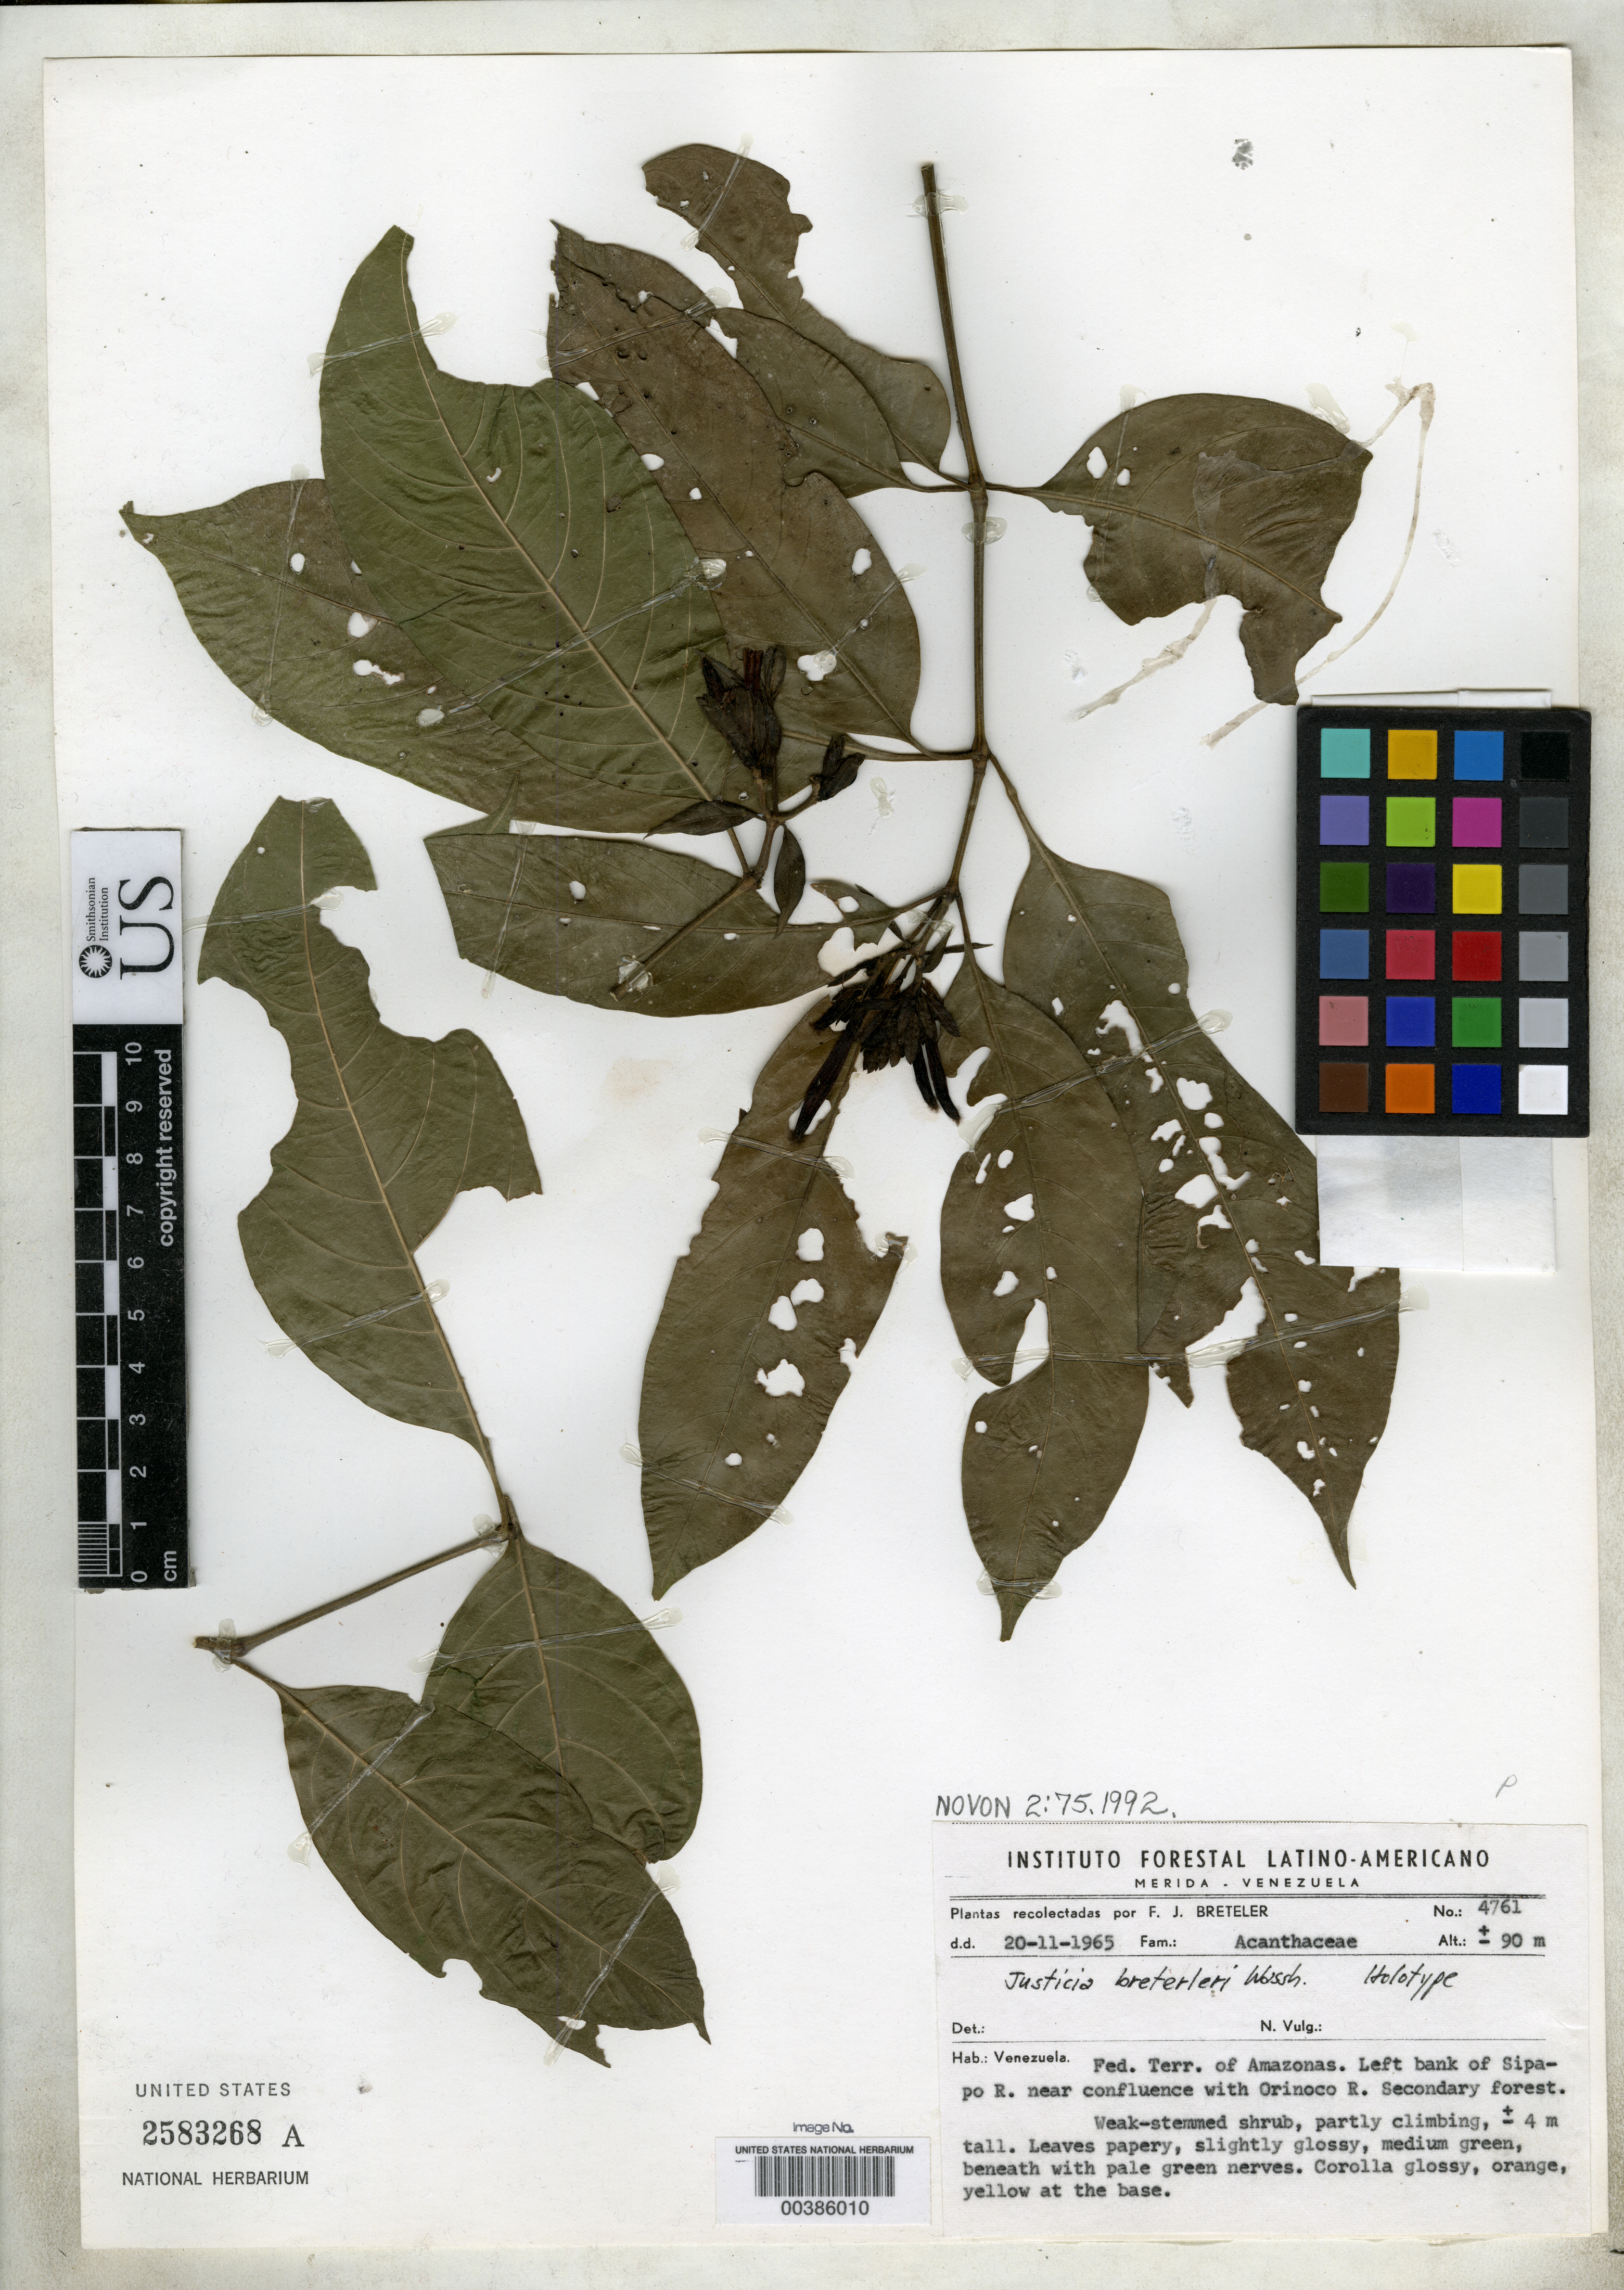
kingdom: Plantae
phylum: Tracheophyta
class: Magnoliopsida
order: Lamiales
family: Acanthaceae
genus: Justicia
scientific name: Justicia breteleri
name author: Wassh.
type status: Holotype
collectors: F. J. Breteler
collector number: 4761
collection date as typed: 20 Nov 1965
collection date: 1965-11-20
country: Venezuela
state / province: Amazonas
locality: Left bank of Sipapo River near confluence with Orinoco River.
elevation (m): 90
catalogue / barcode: US 2583268A